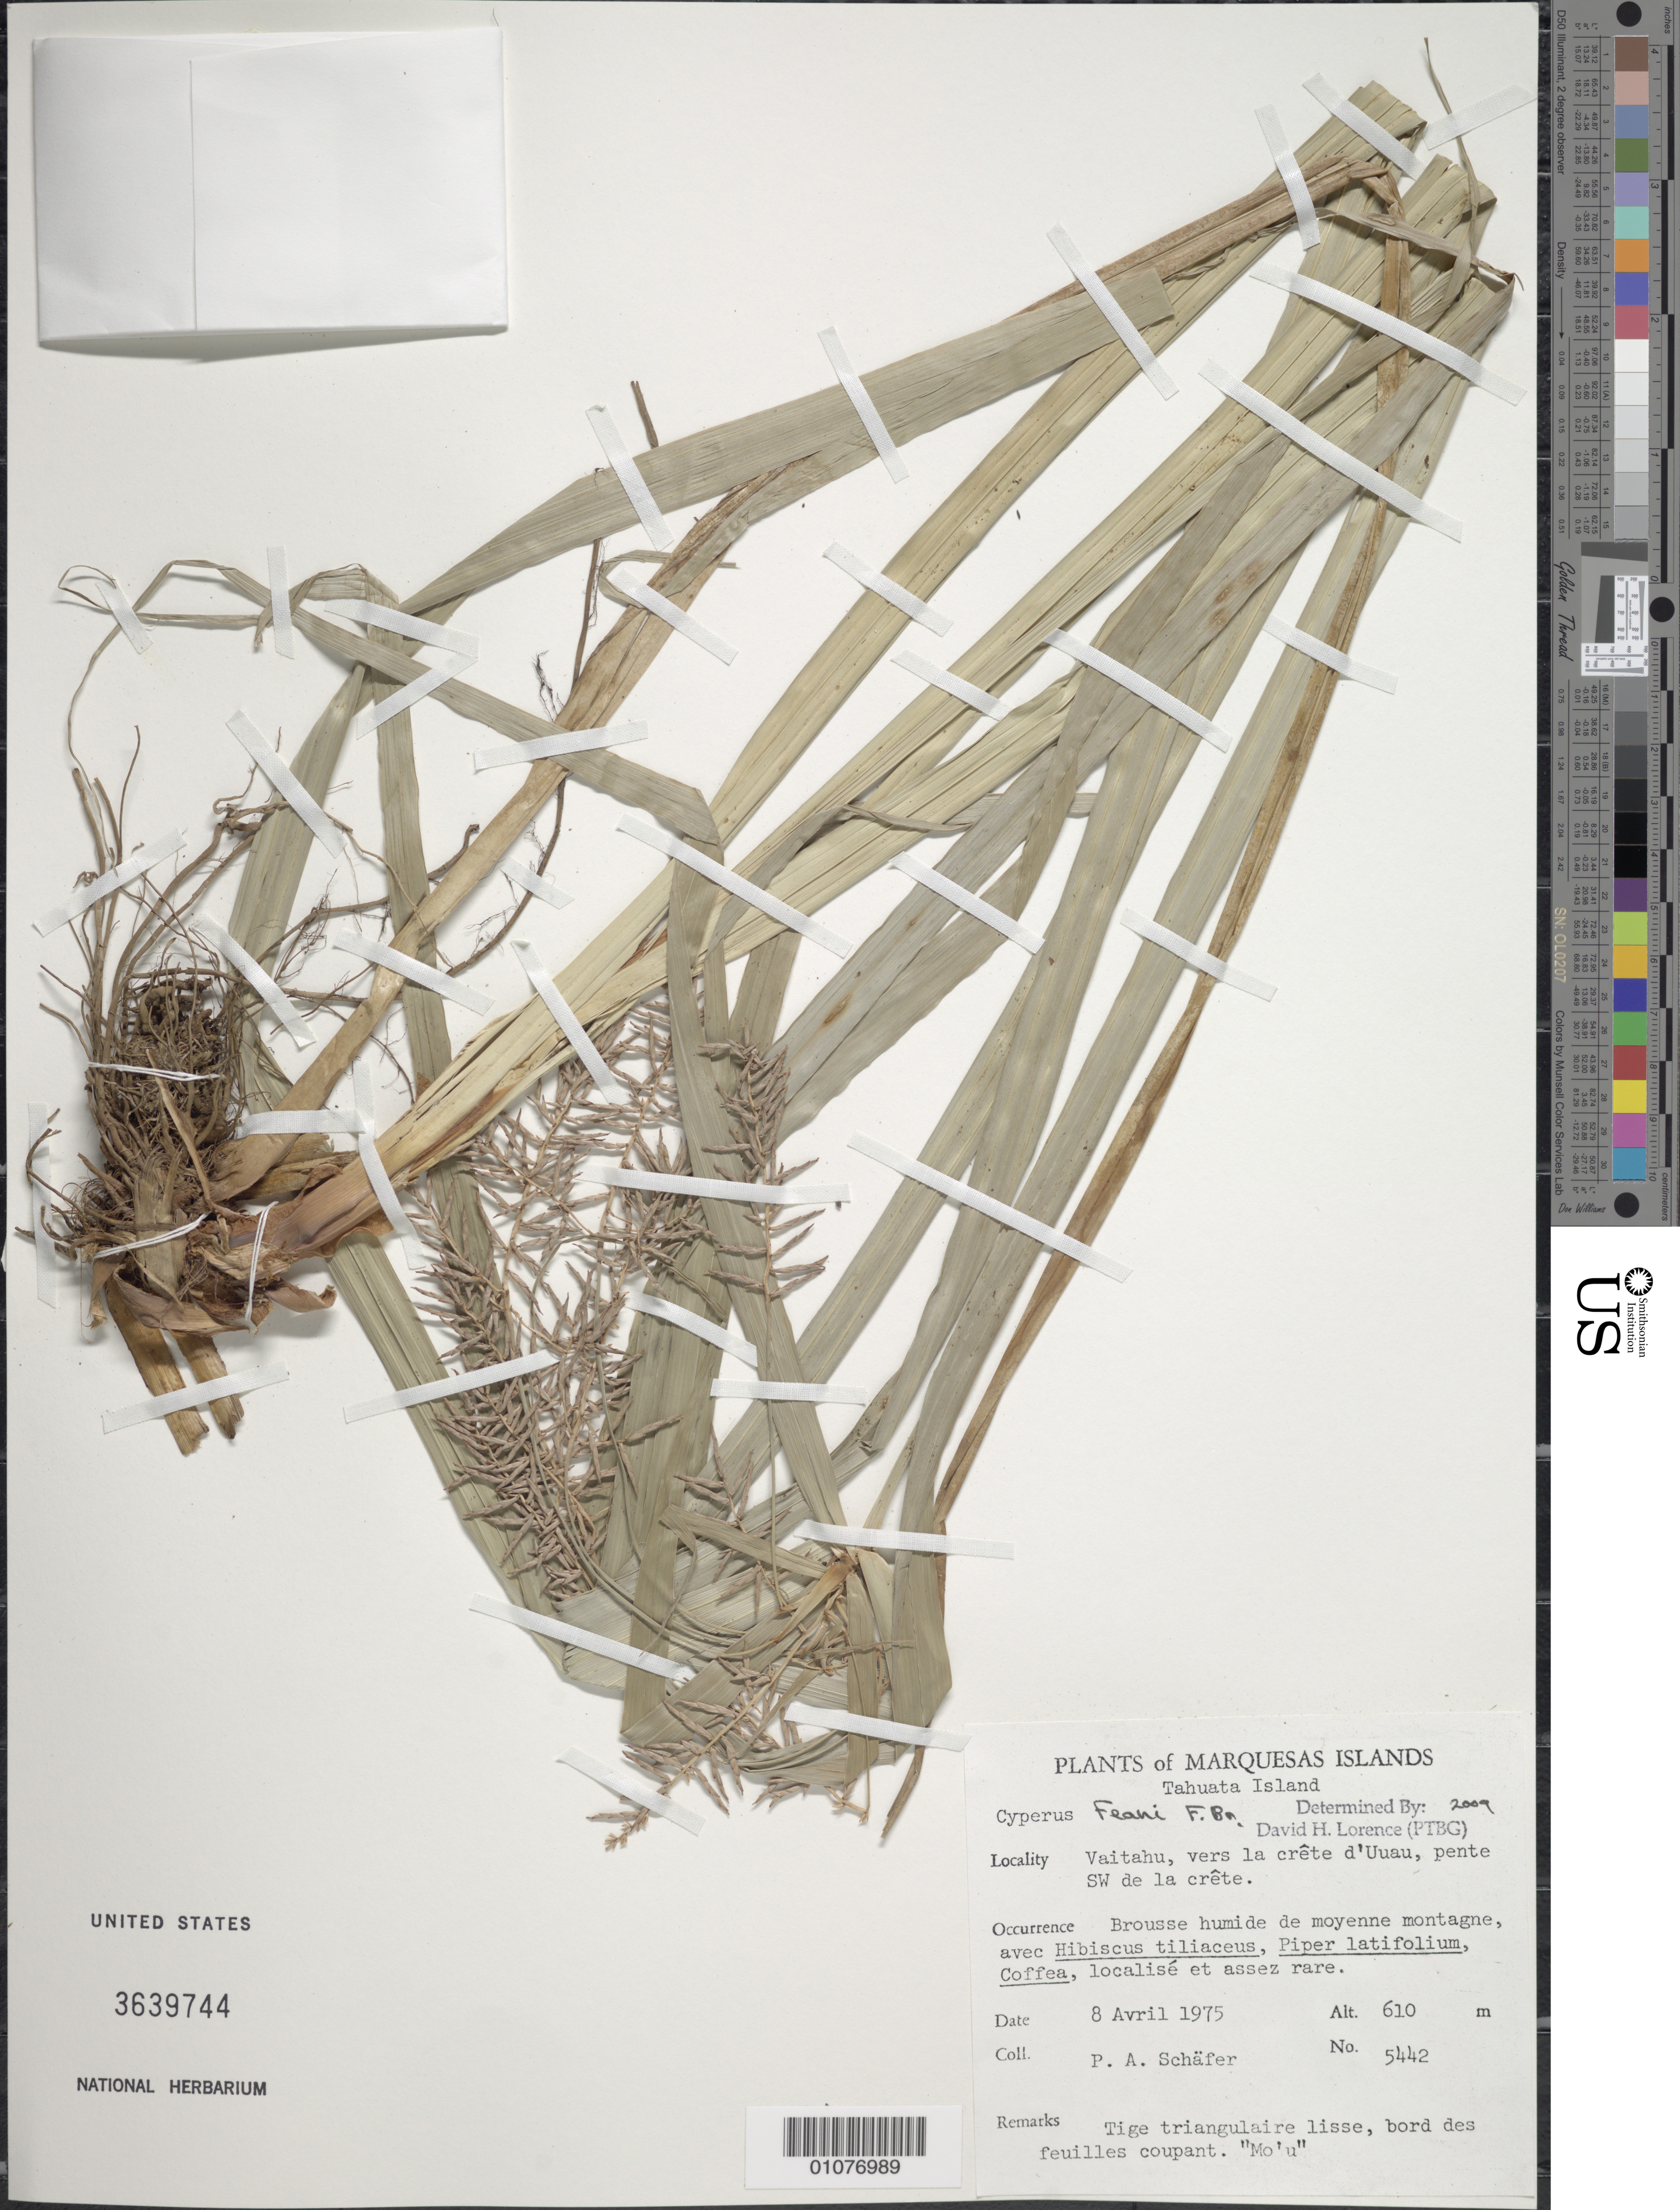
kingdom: Plantae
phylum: Tracheophyta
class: Liliopsida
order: Poales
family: Cyperaceae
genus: Cyperus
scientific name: Cyperus feani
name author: F. Br.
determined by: Lorence, David H., (PTBG), National Tropical Botanical Garden (UNITED STATES)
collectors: P. A. Schäfer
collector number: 5442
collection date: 1975-04-08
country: French Polynesia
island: Tahuata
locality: Vaitahu, vers la crête d'Uuau, pente SW de la crête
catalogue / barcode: US 3639744